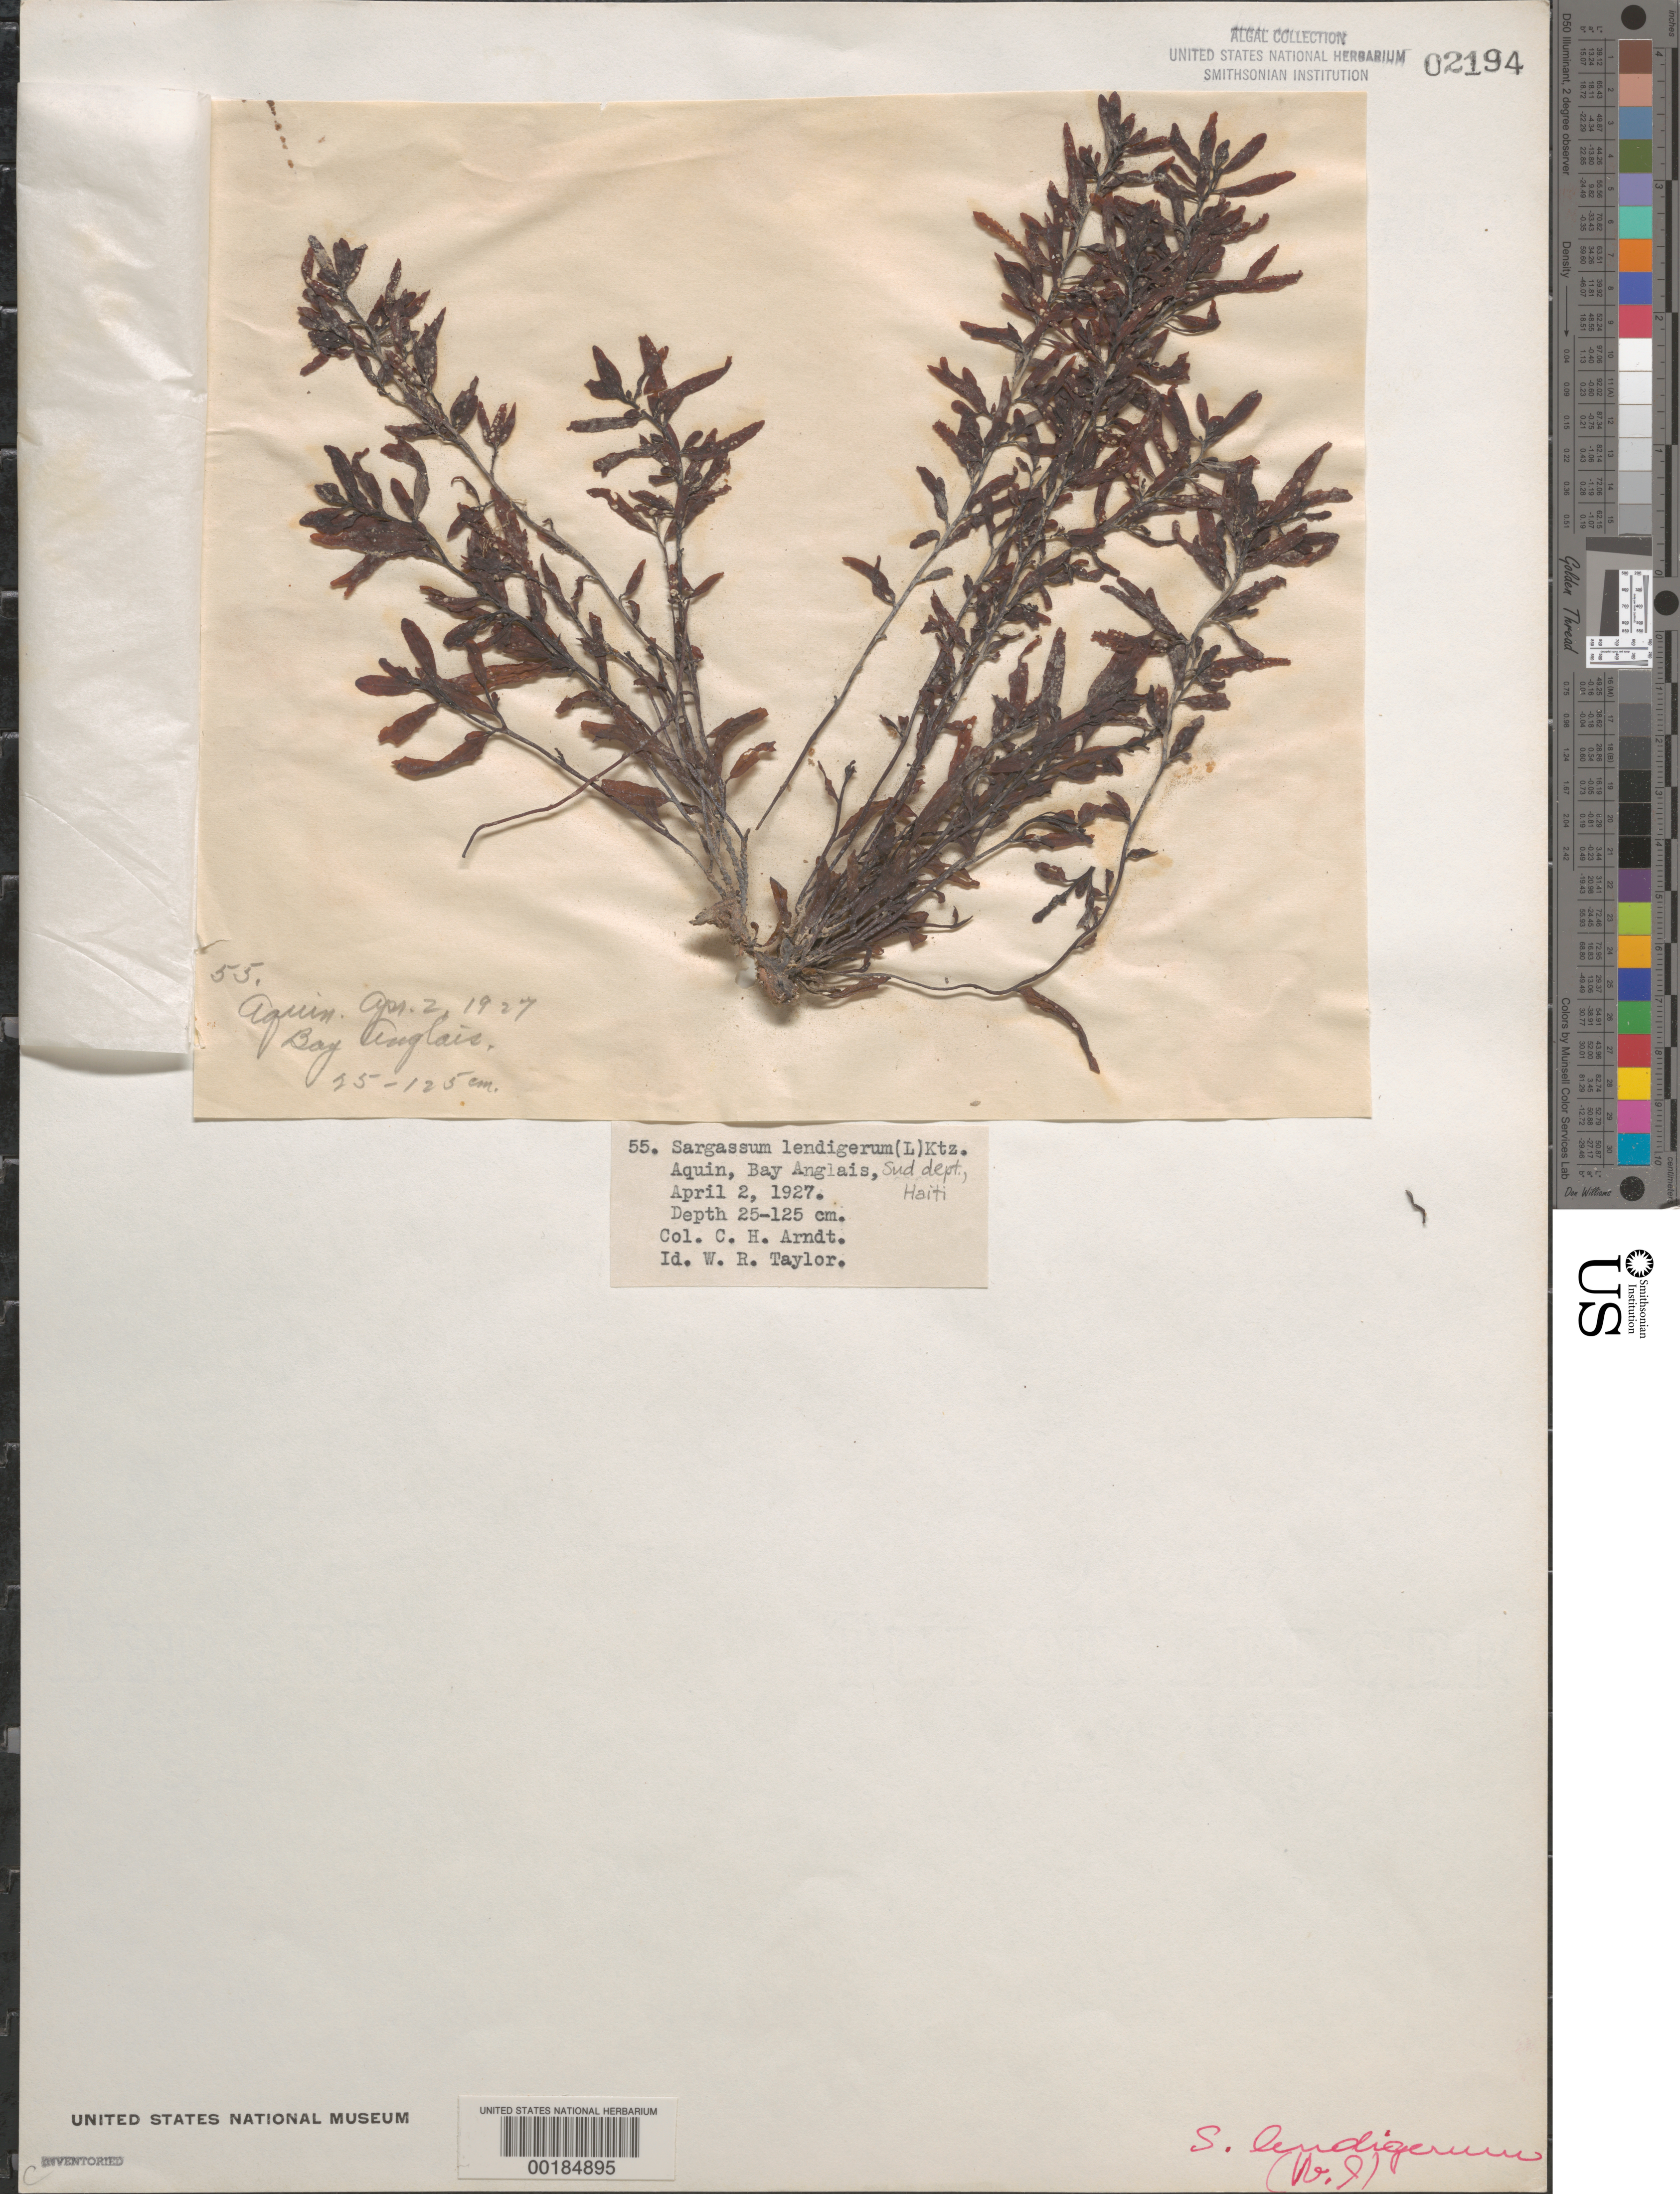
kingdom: Chromista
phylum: Ochrophyta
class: Phaeophyceae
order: Fucales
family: Sargassaceae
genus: Sargassum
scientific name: Sargassum lendigerum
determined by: Taylor, William R.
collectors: C. Arndt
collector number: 55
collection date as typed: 02 Apr 1927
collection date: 1927-04-02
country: Haiti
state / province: Sud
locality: Aquin, Bai Anglais (Bay Anglais)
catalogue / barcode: US 2194